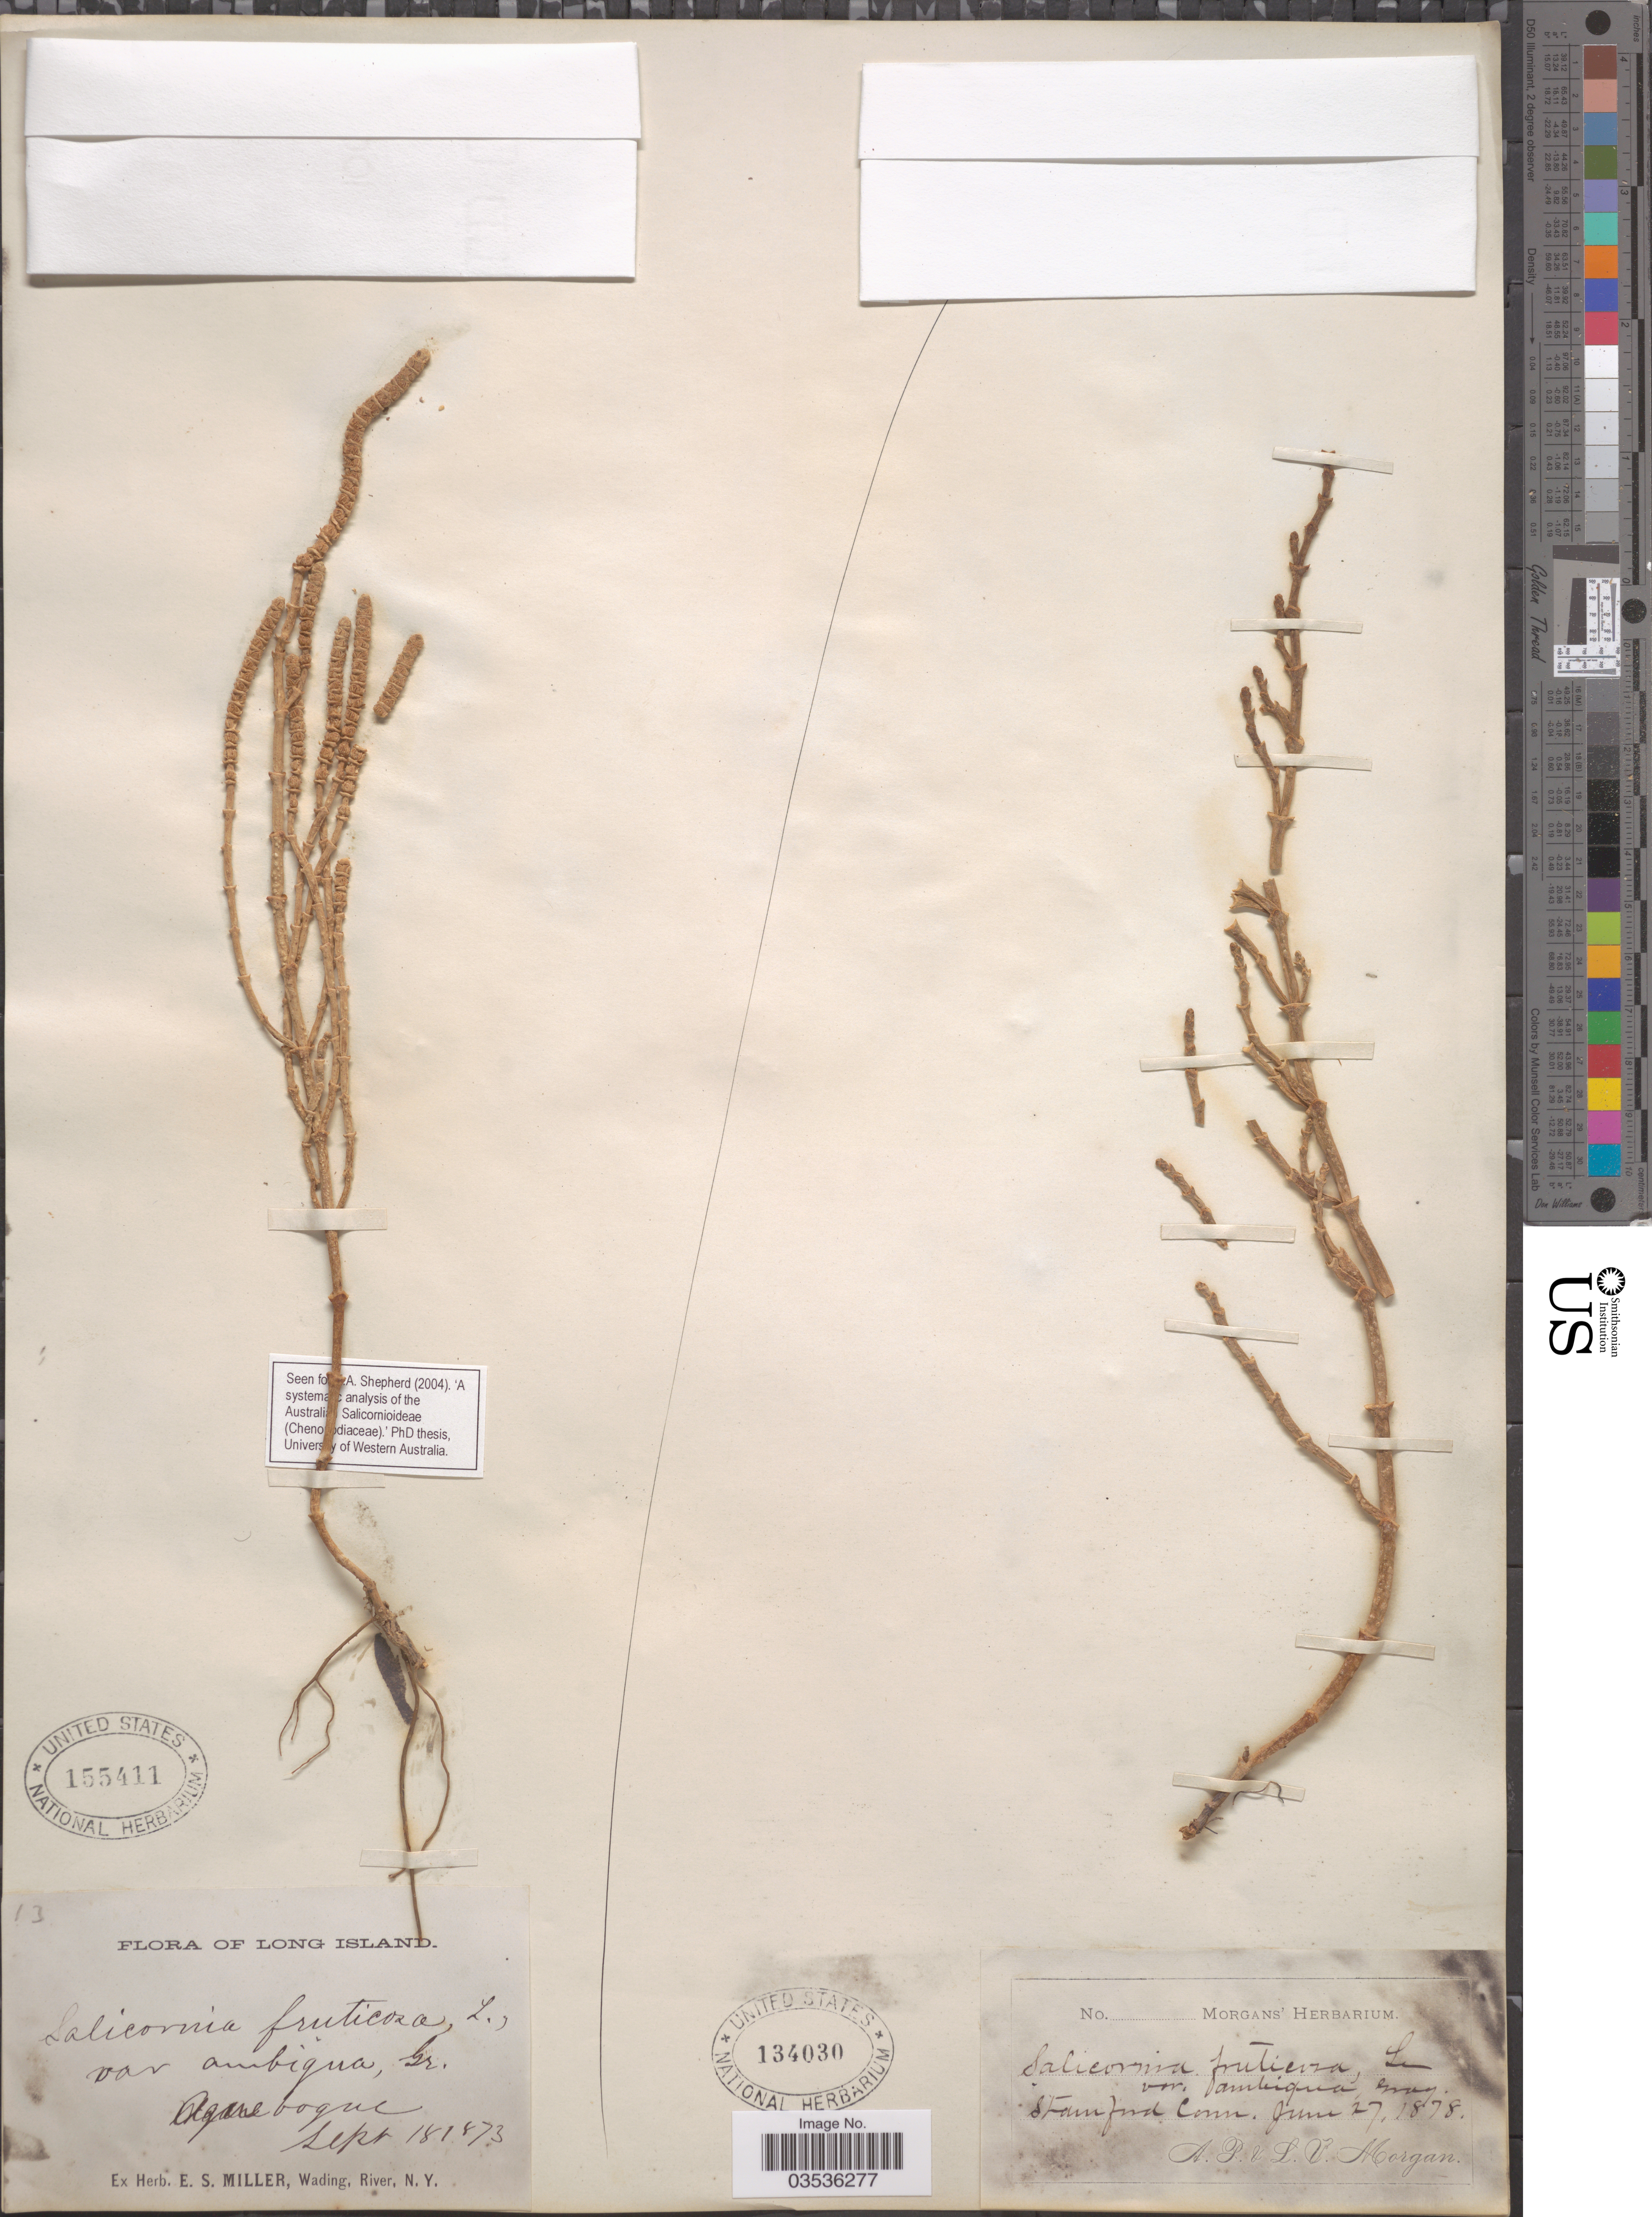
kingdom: Plantae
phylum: Tracheophyta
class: Magnoliopsida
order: Caryophyllales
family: Amaranthaceae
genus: Salicornia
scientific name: Salicornia ambigua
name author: Michx.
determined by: Strong, Mark T., (BOT), Smithsonian Institution - National Museum of Natural History (UNITED STATES)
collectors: A. Morgan & L. Morgan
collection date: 1878-06-27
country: United States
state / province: Connecticut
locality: Stamford.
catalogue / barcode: US 134030